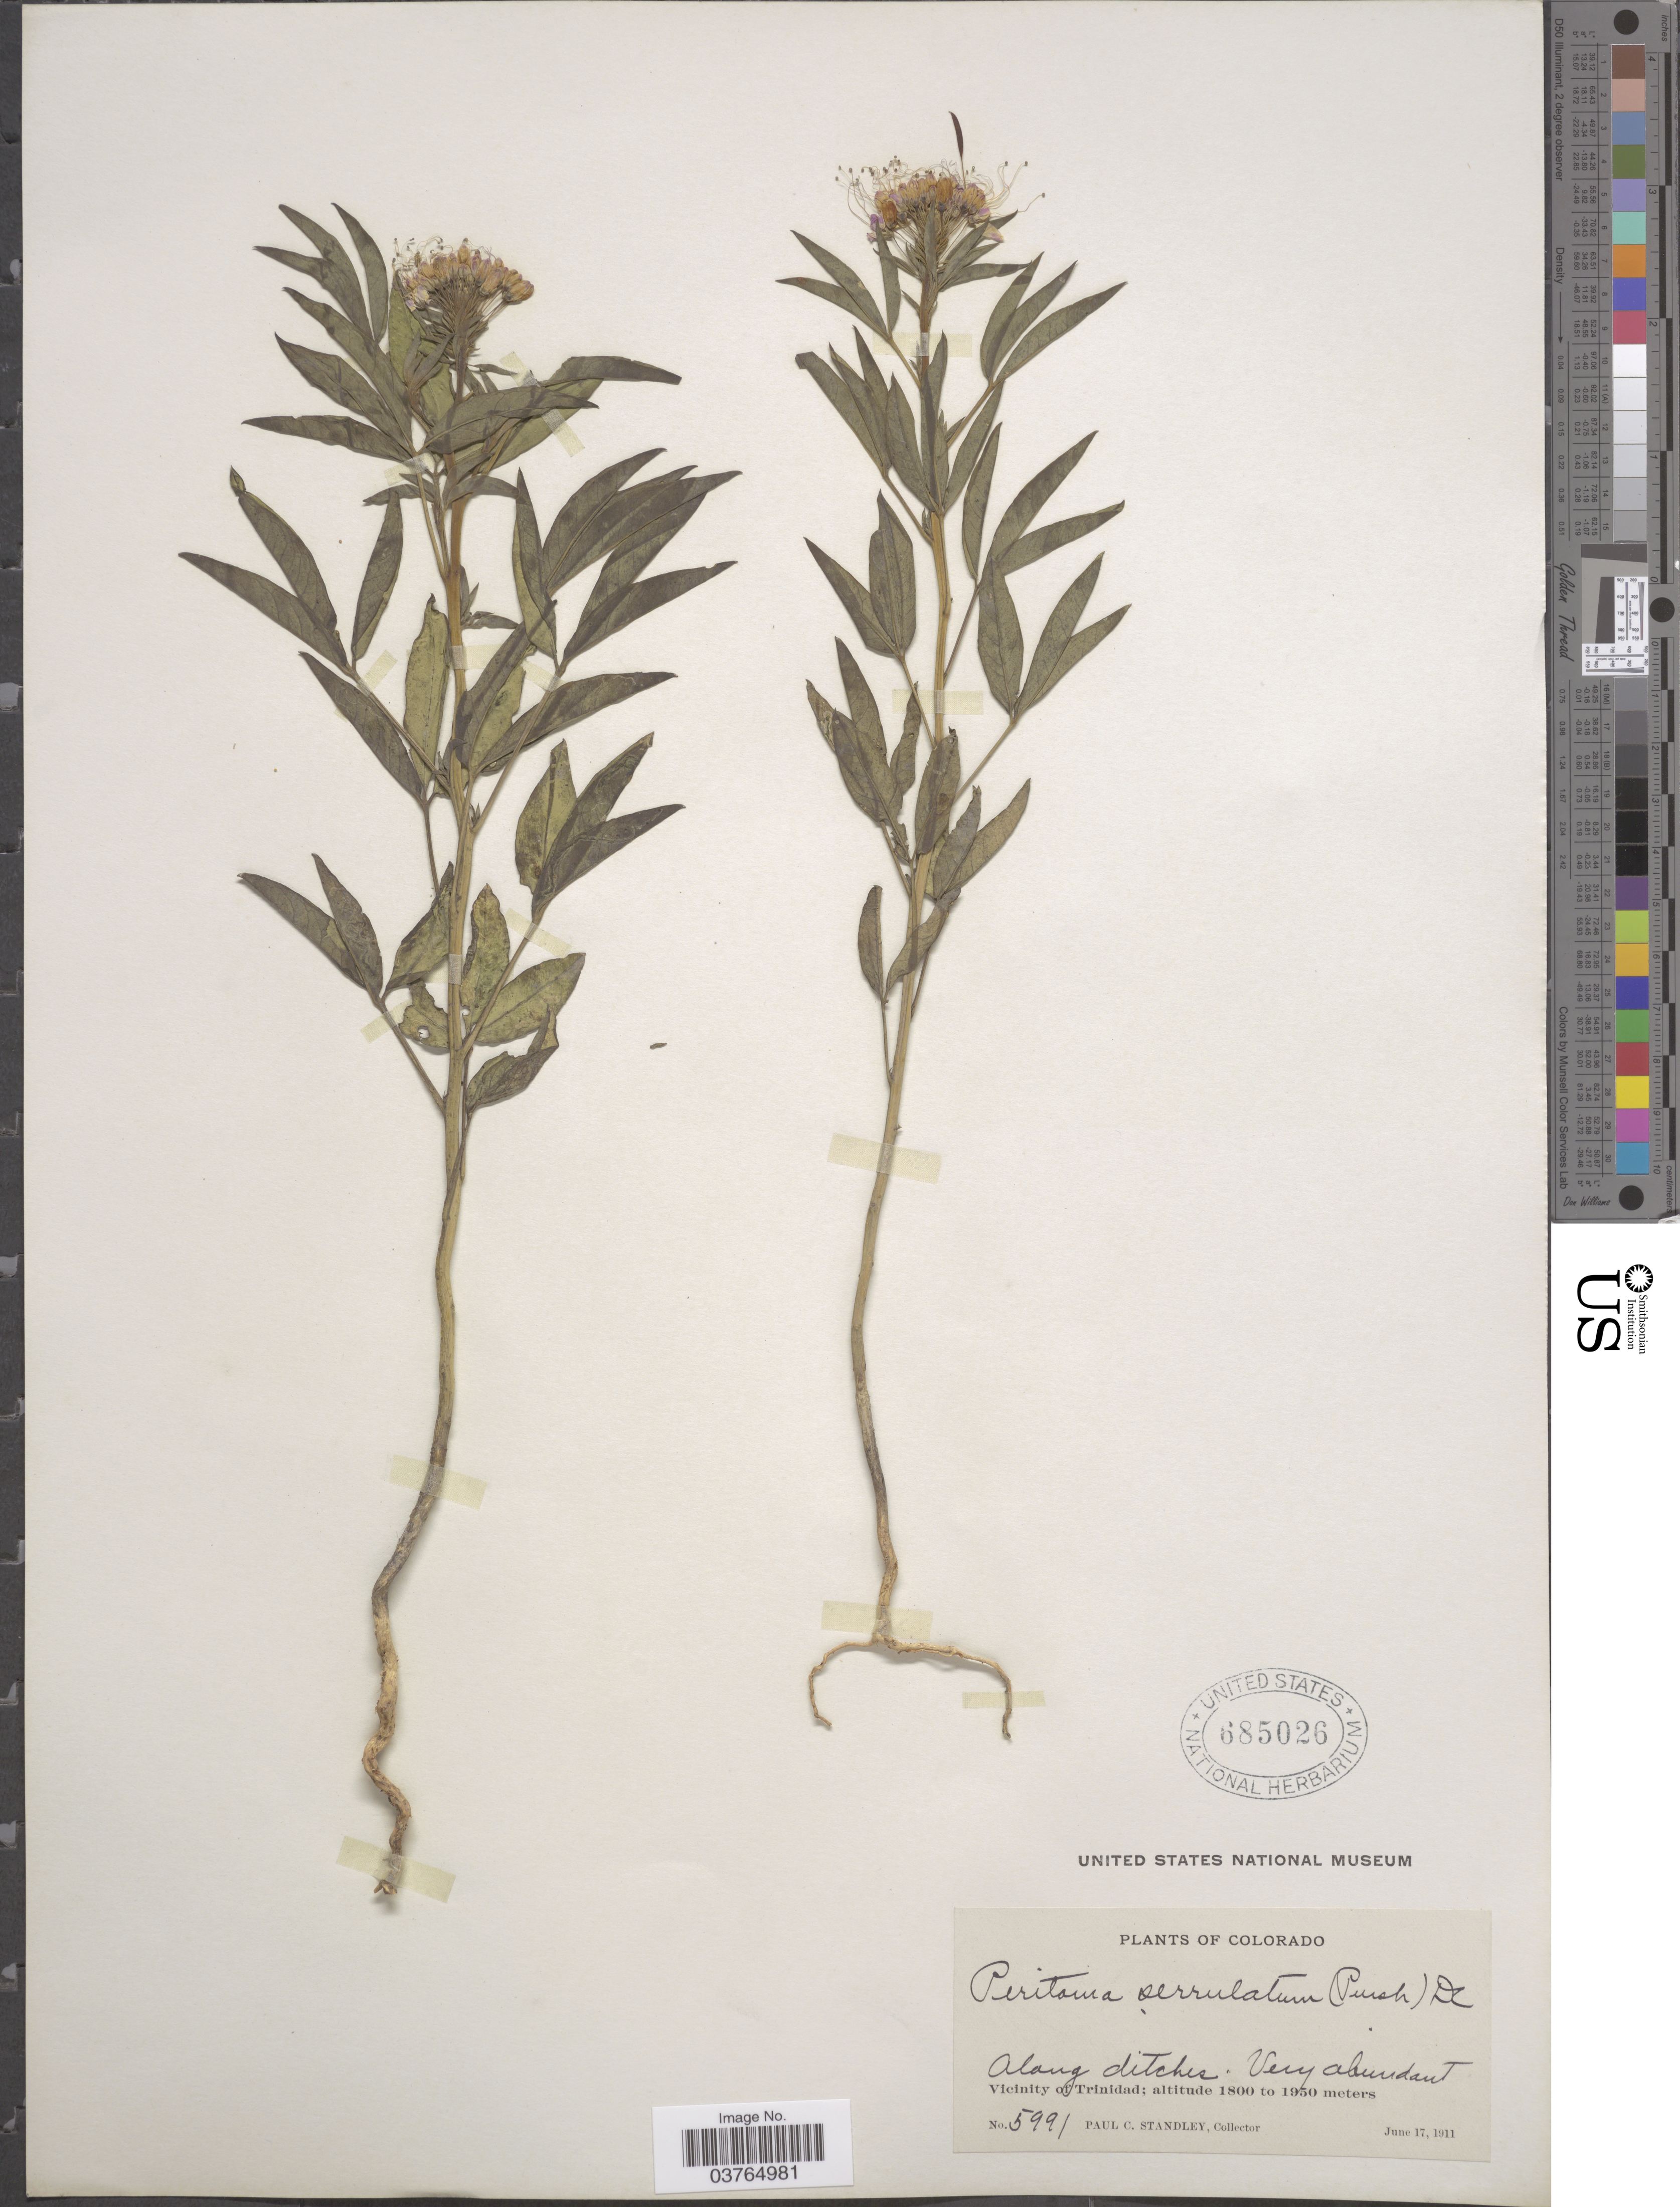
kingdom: Plantae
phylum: Tracheophyta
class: Magnoliopsida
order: Brassicales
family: Cleomaceae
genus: Cleomella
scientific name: Cleomella serrulata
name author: (Pursh) Roalson & J.C. Hall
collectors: P. C. Standley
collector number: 5991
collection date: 1911-06-17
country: United States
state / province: Colorado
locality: Vicinity of Trinidad.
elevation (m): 1800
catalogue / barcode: US 685026